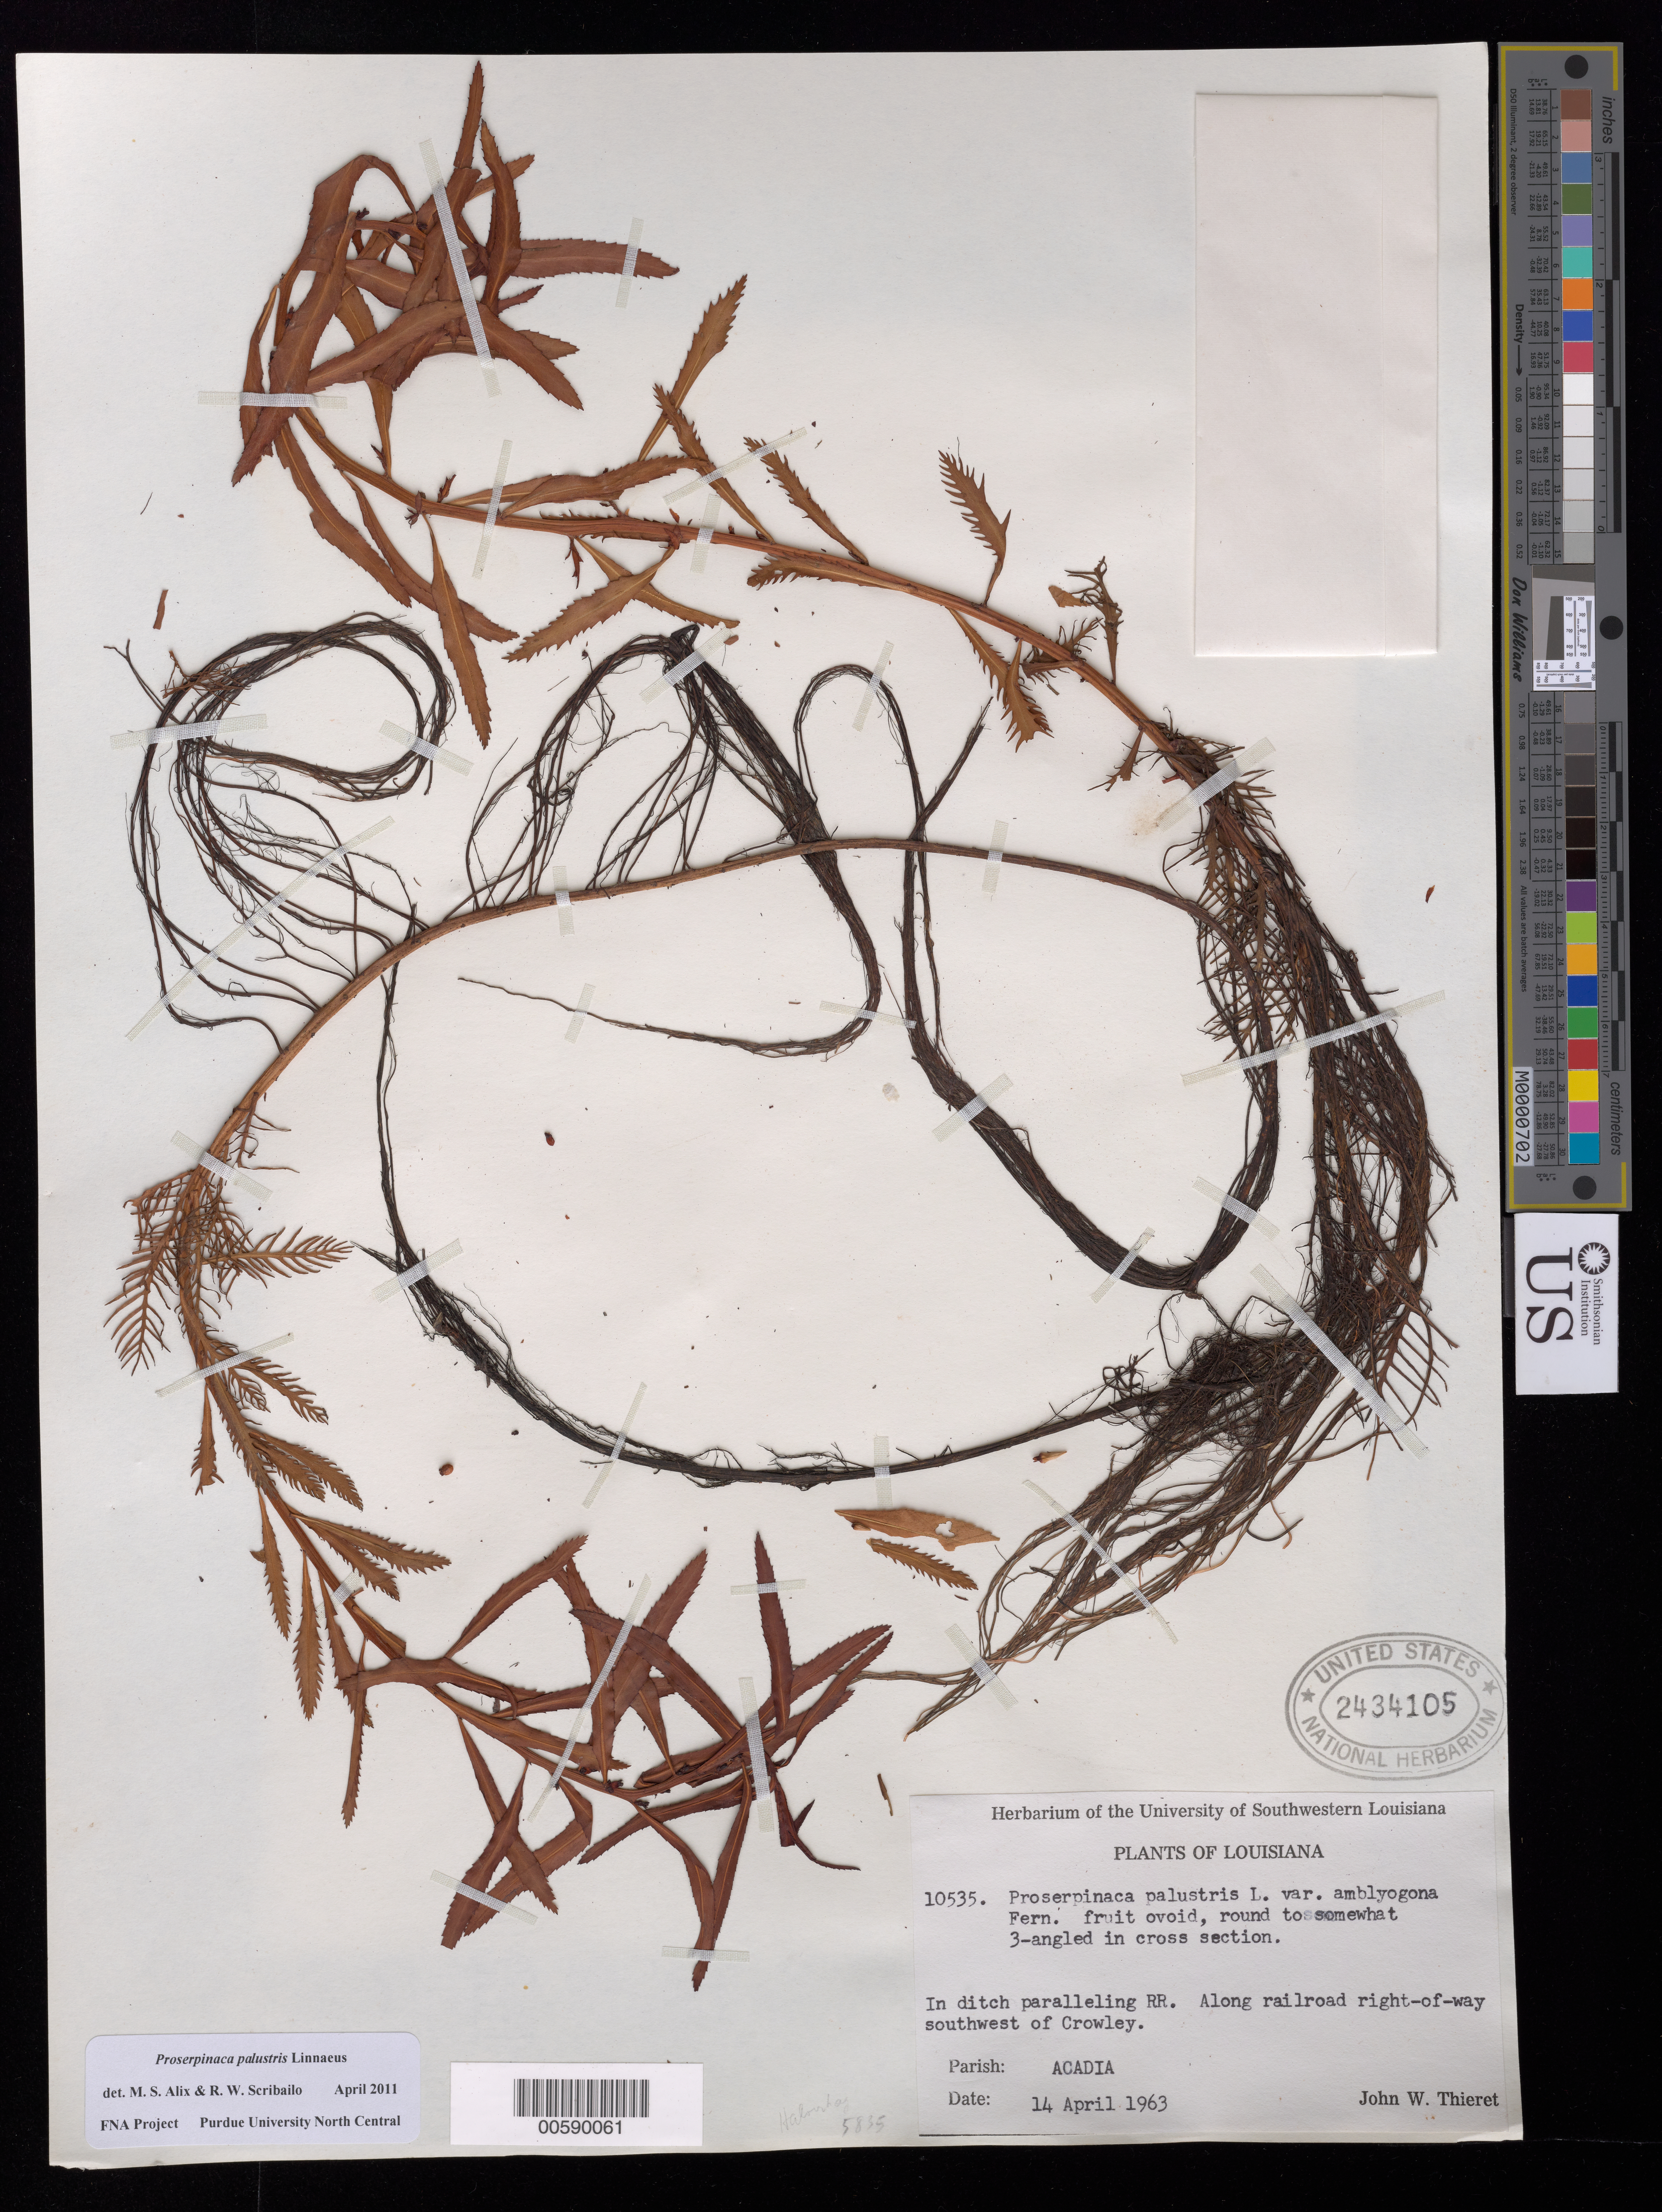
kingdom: Plantae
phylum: Tracheophyta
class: Magnoliopsida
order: Saxifragales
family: Haloragaceae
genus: Proserpinaca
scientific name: Proserpinaca palustris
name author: L.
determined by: Scribailo, R. W.; Alix, M. S.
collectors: J. W. Thieret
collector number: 10535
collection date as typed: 14 Apr 1963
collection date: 1963-04-14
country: United States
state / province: Louisiana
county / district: Acadia Parish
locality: SW of Crowley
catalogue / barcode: US 2434105